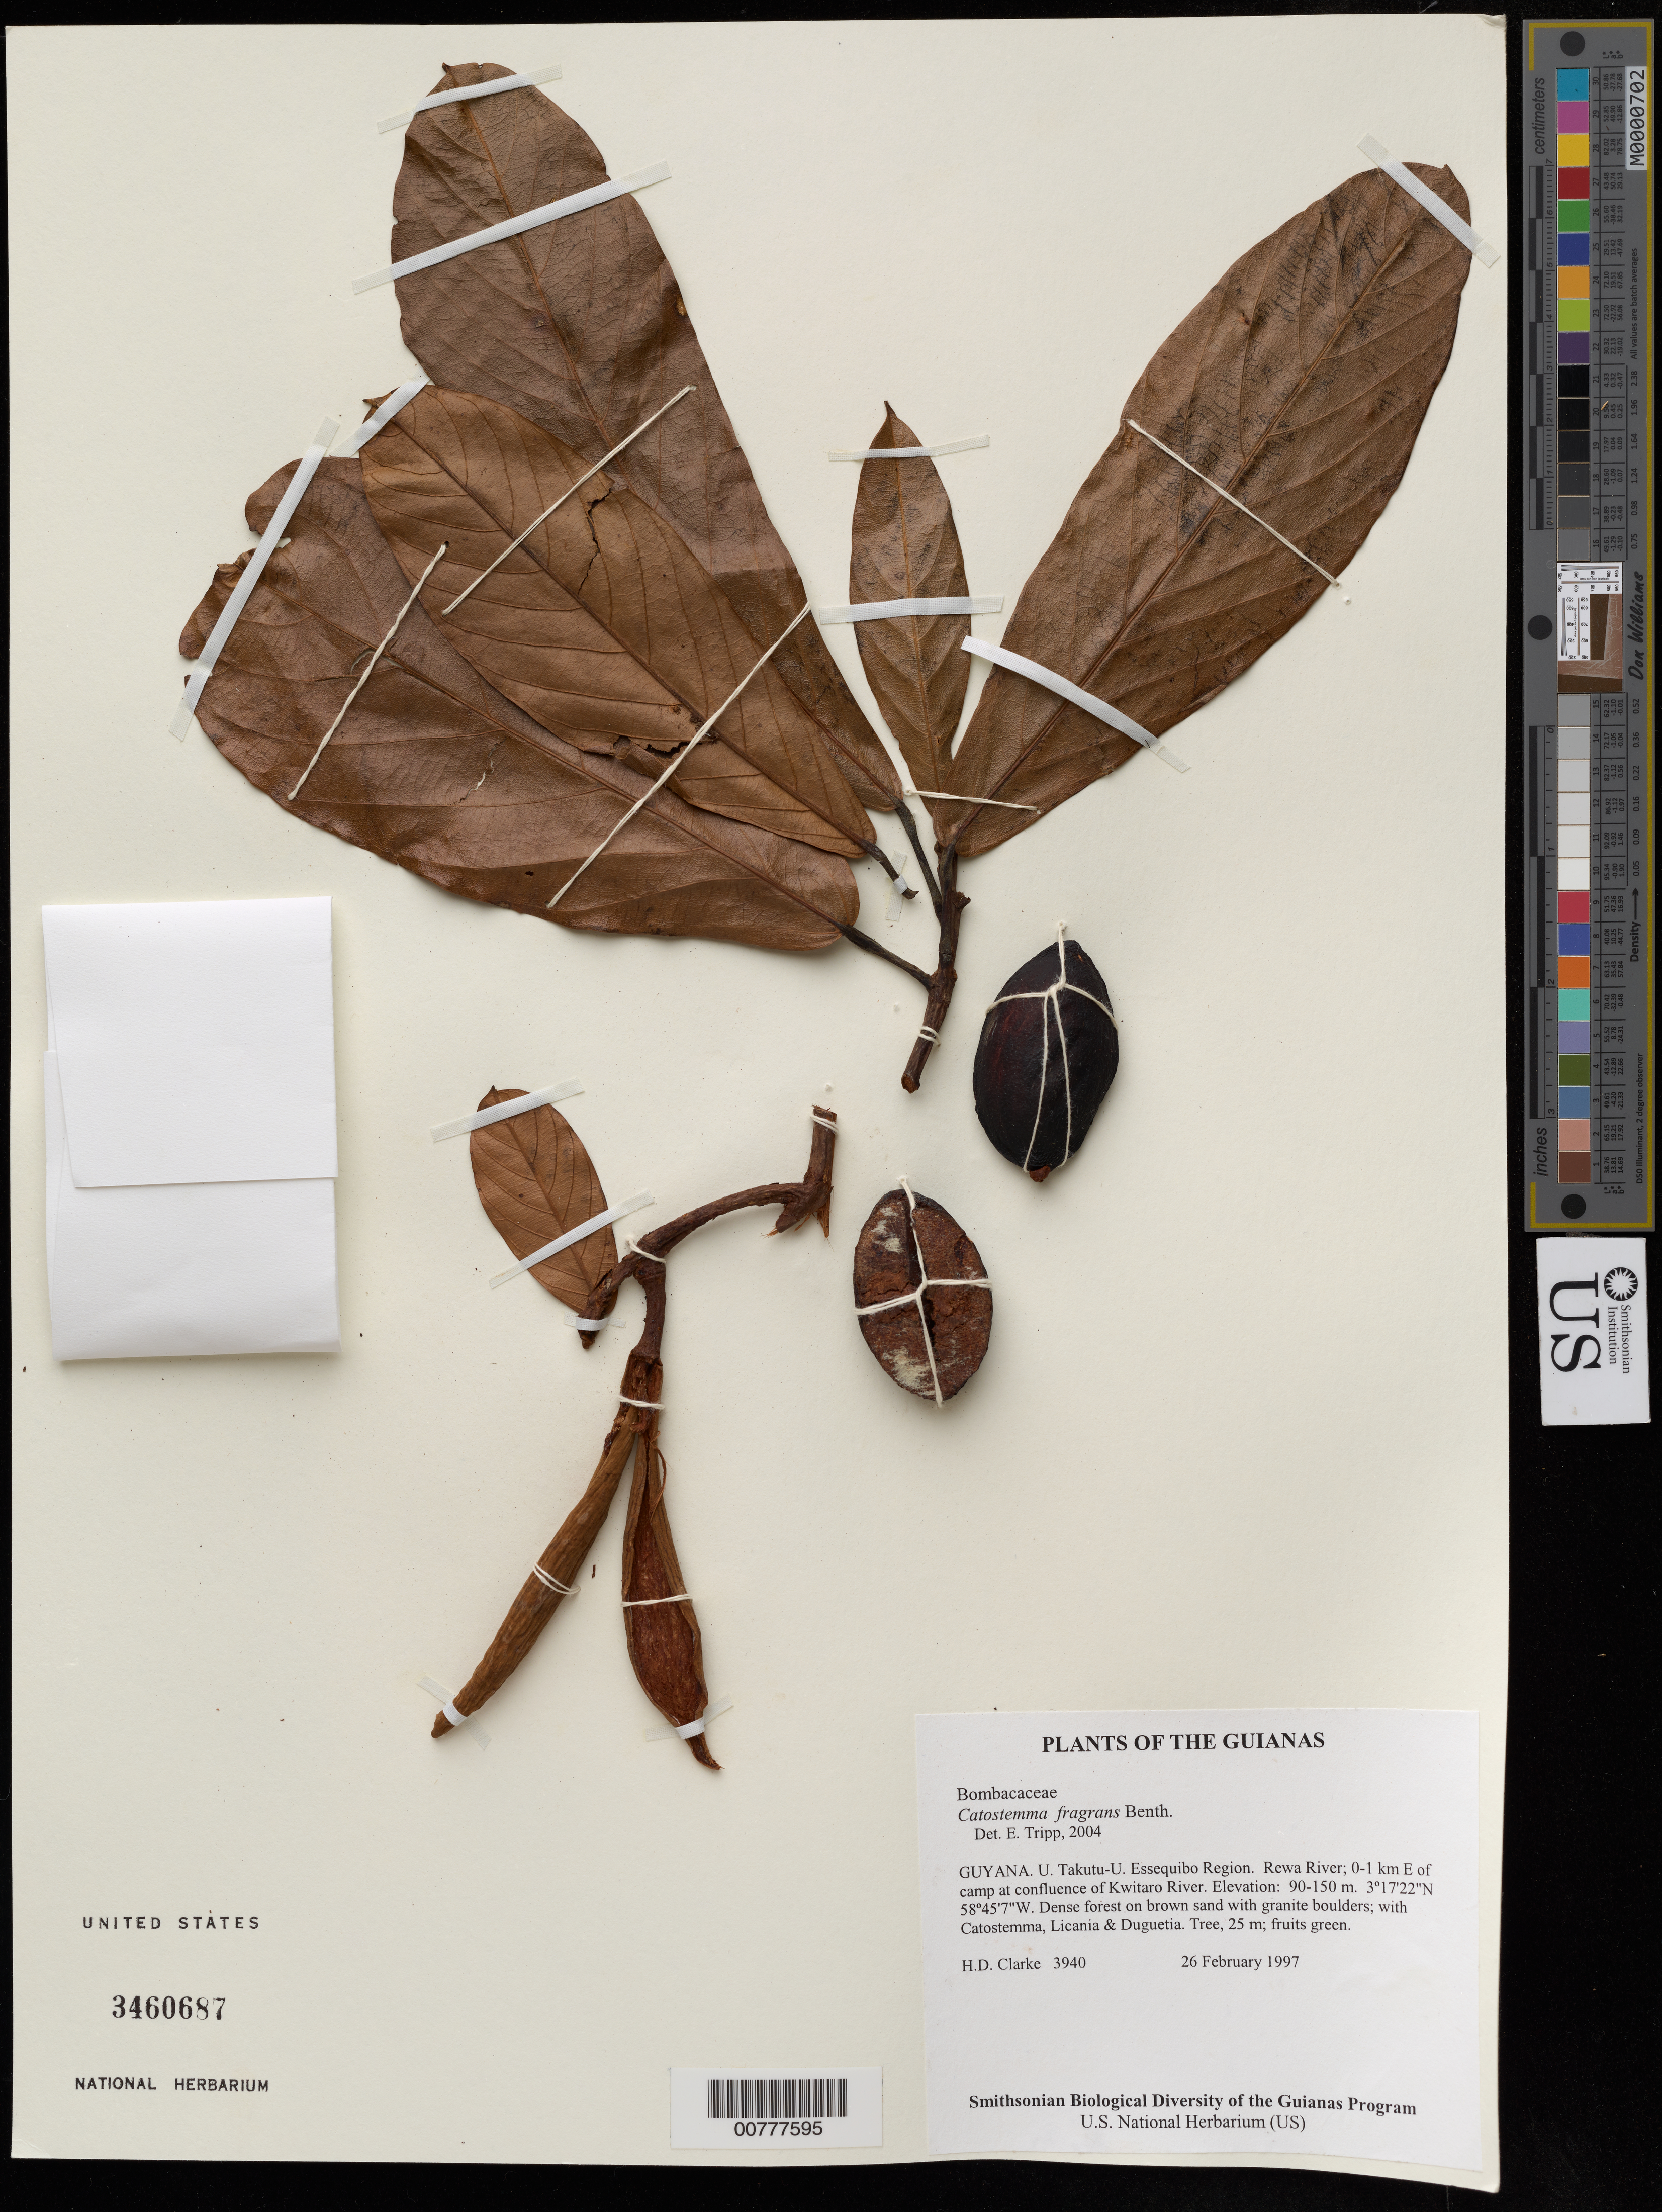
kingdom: Plantae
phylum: Tracheophyta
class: Magnoliopsida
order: Malvales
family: Malvaceae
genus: Catostemma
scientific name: Catostemma fragrans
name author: Benth.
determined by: Dorr, L. J., (BOT), Smithsonian Institution - National Museum of Natural History (UNITED STATES)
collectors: H. D. Clarke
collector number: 3940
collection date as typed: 26 February 1997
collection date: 1997-02-26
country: Guyana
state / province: U. Takutu-U. Essequibo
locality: Rewa River; 0-1 km E of camp at confluence of Kwitaro River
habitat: Dense forest on brown sand with granite boulders; with Catostemma, Licania & Duguetia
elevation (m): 90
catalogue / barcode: US 3460687